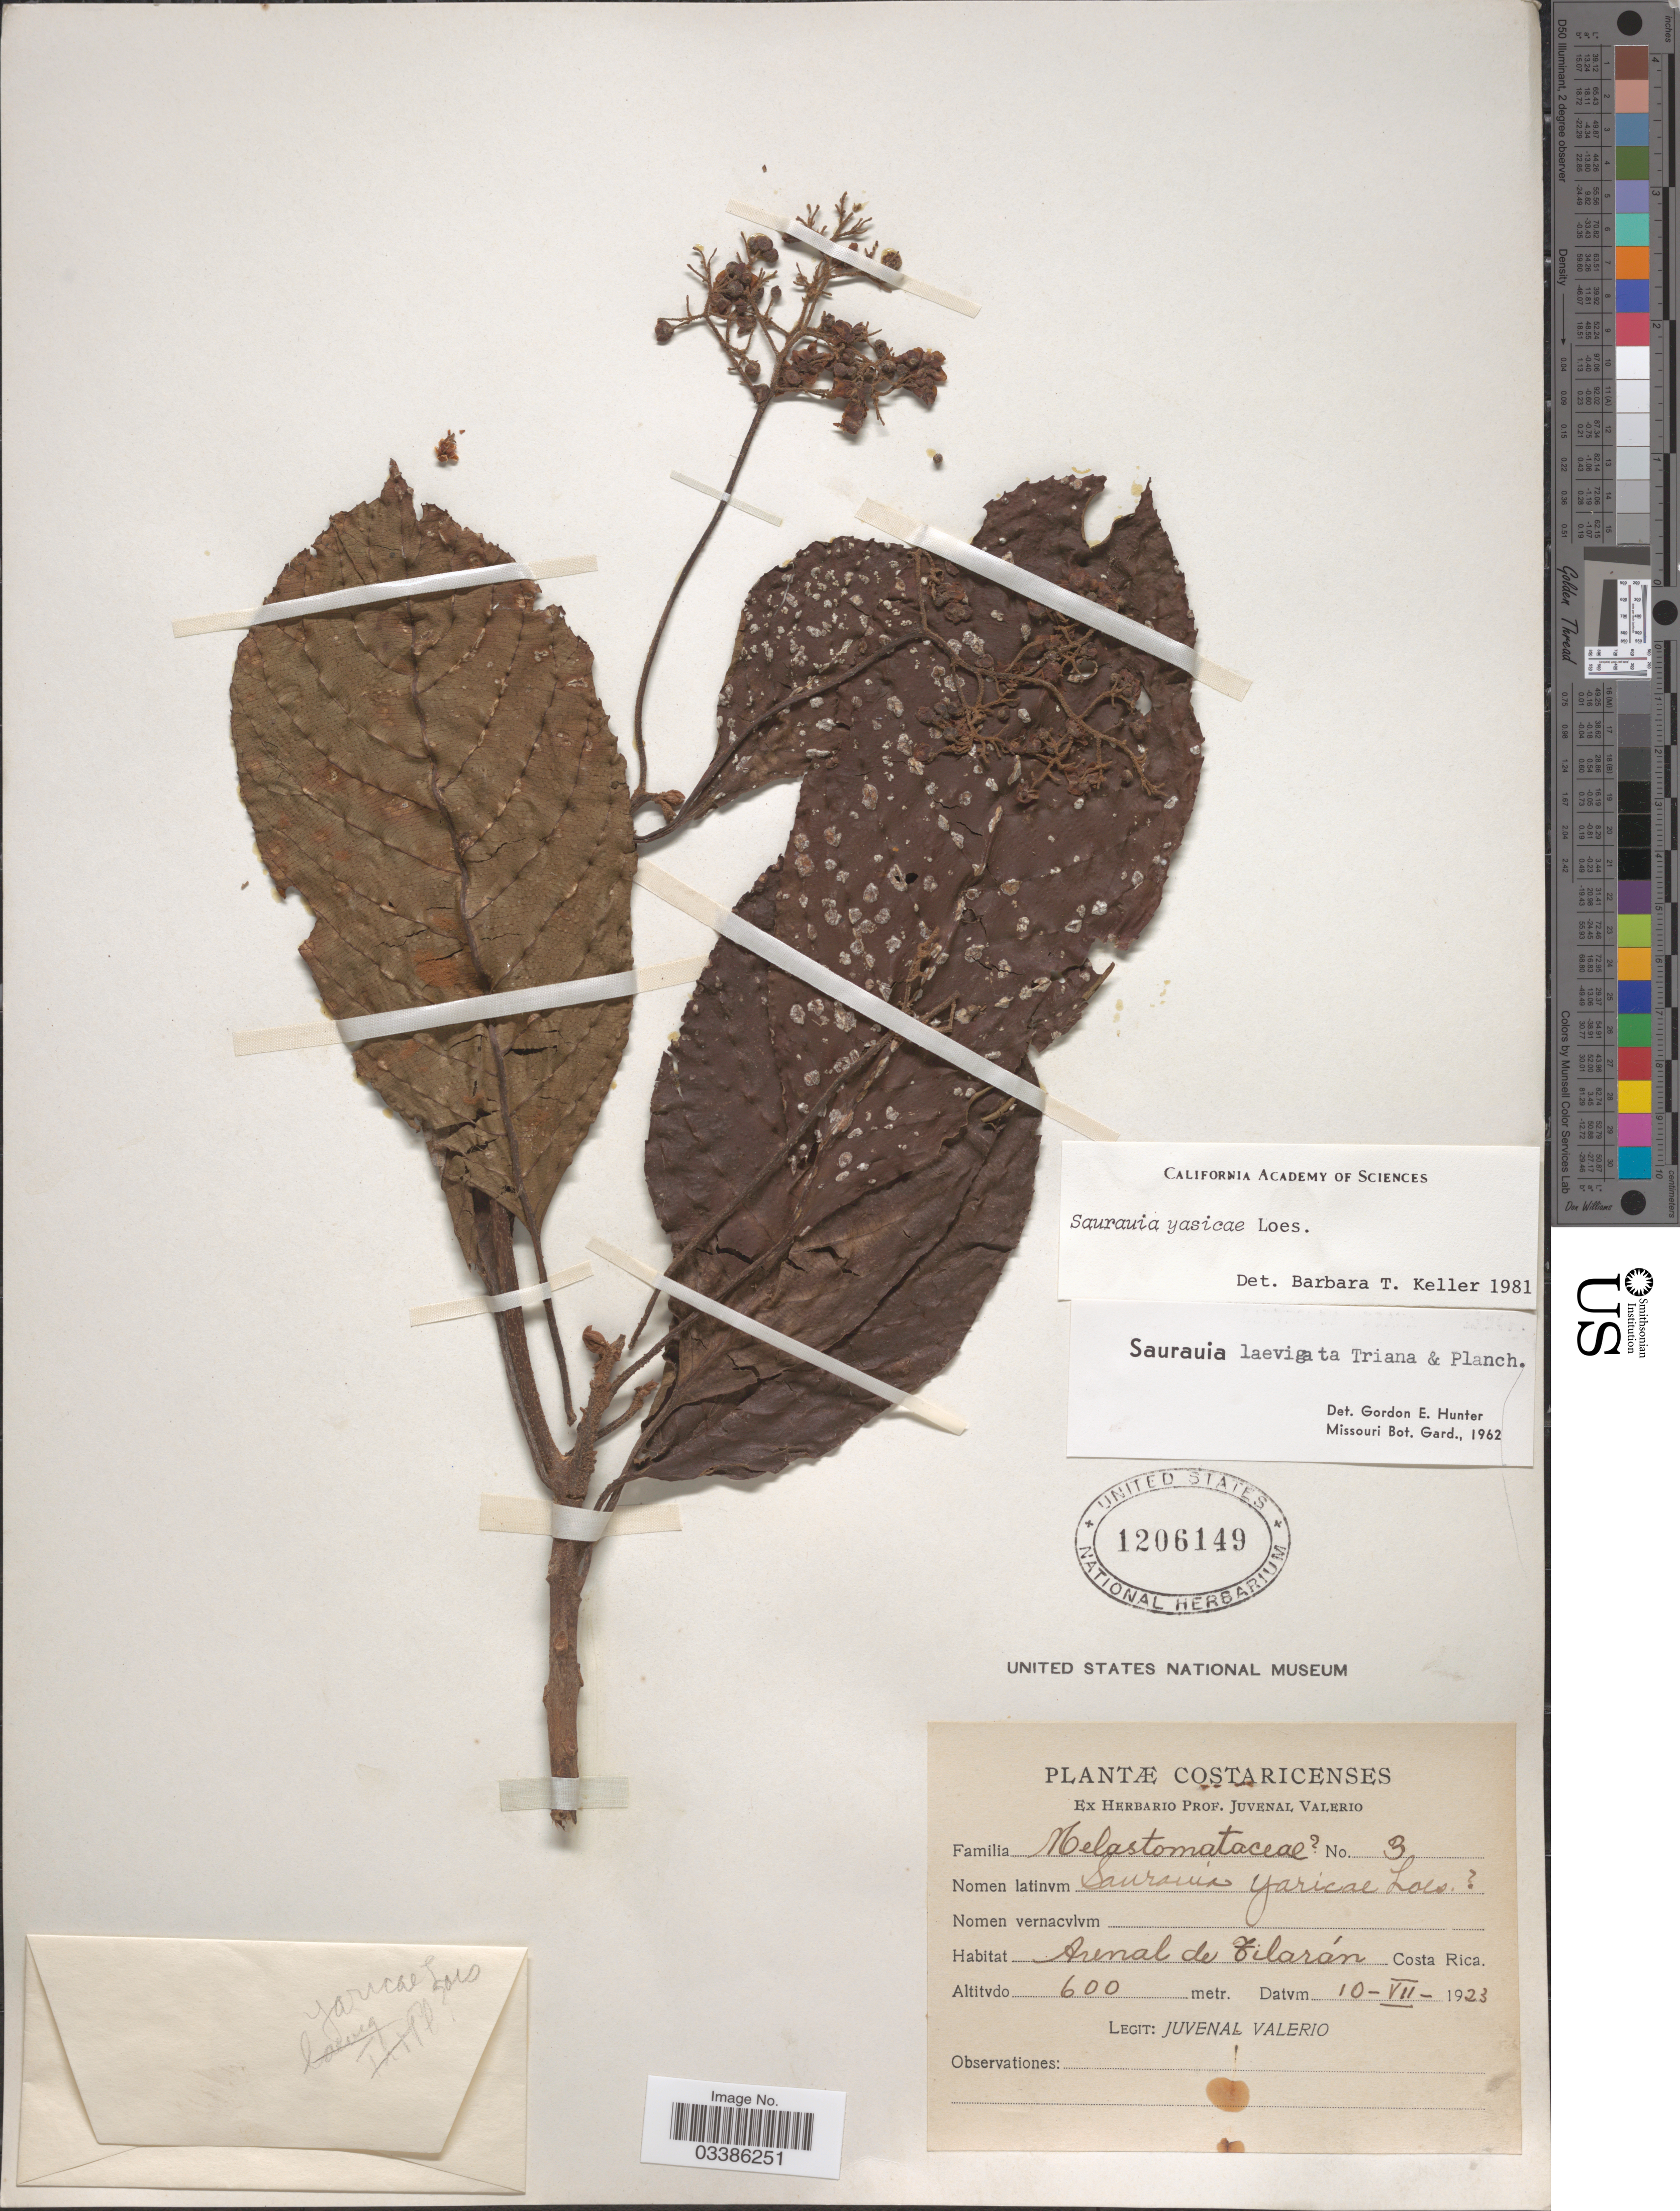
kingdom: Plantae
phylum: Tracheophyta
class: Magnoliopsida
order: Ericales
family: Actinidiaceae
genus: Saurauia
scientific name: Saurauia yasicae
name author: Loes.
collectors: J. Valerio R.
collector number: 3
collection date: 1923-07-10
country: Costa Rica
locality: Arenal de Tilarán.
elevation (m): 600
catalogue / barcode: US 1206149